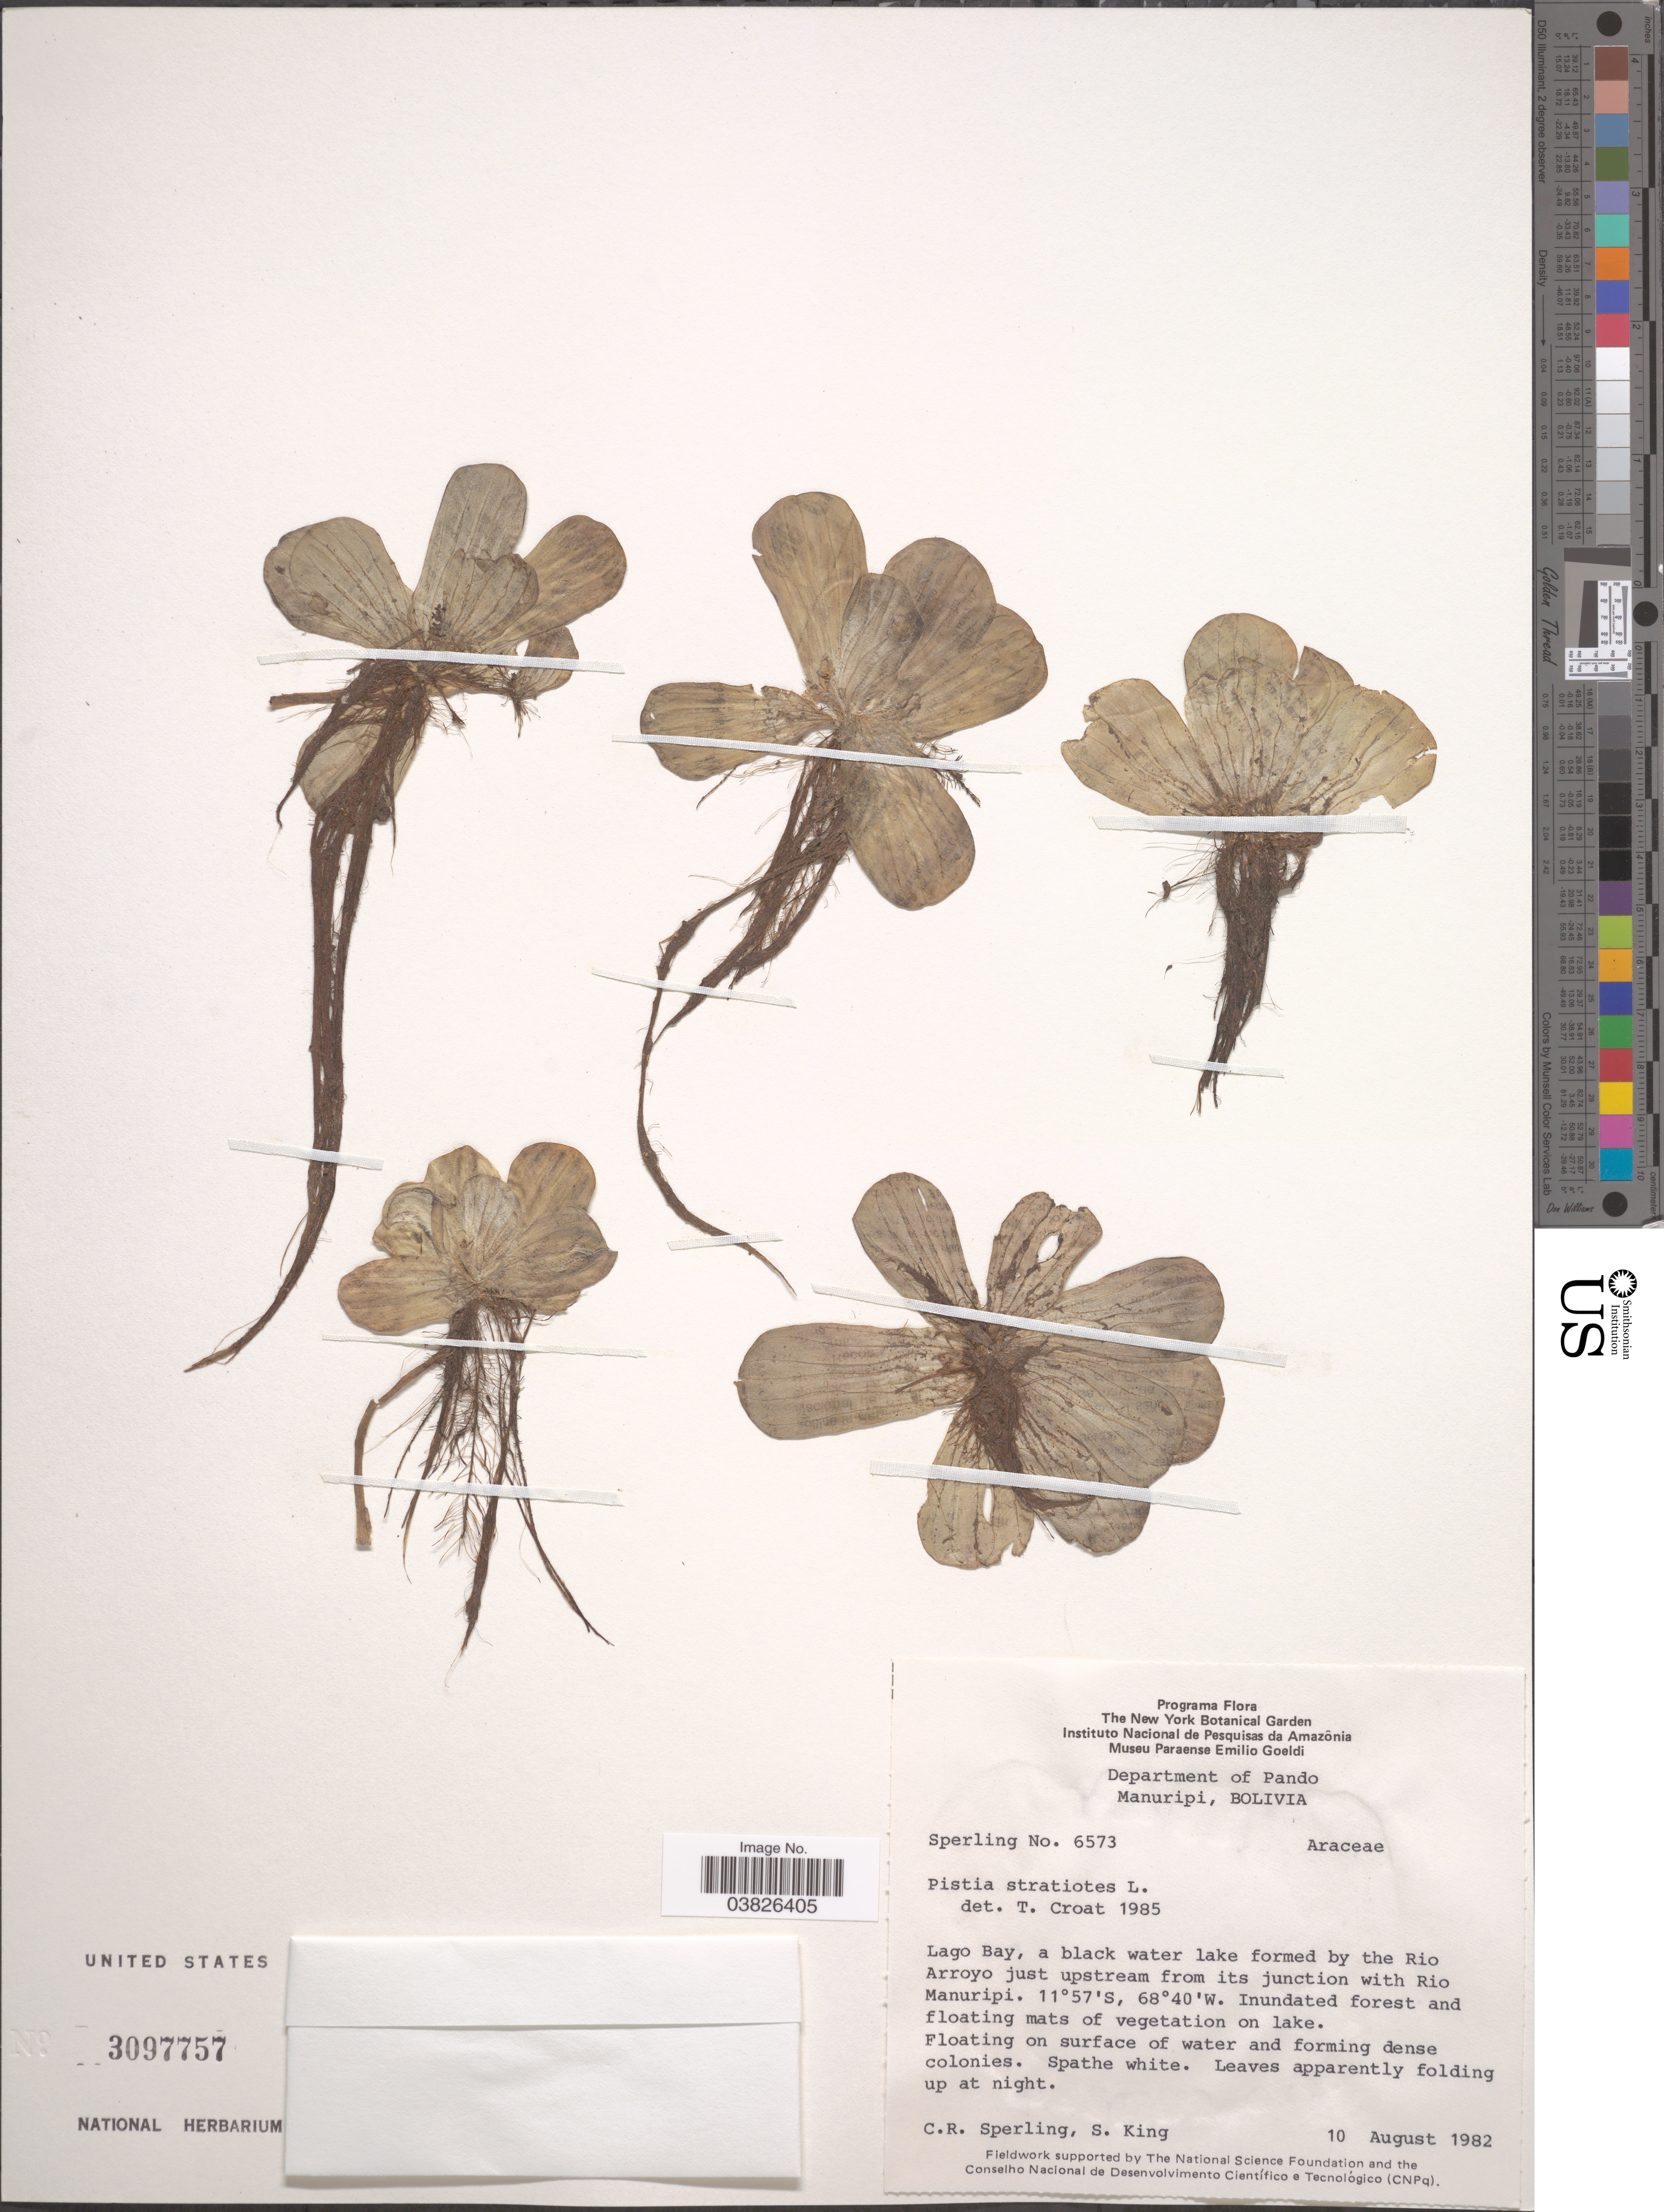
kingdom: Plantae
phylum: Tracheophyta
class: Liliopsida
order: Alismatales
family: Araceae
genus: Pistia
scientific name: Pistia stratiotes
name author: L.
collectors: C. R. Sperling & S. King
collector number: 6573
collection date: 1982-08-10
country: Bolivia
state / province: Pando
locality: Department of Pando. Manuripi. Lago Bay, a black water lake formed by the Rio Arroyo just upstream from its junction with Rio Manuripi. On lake.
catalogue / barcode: US 3097757